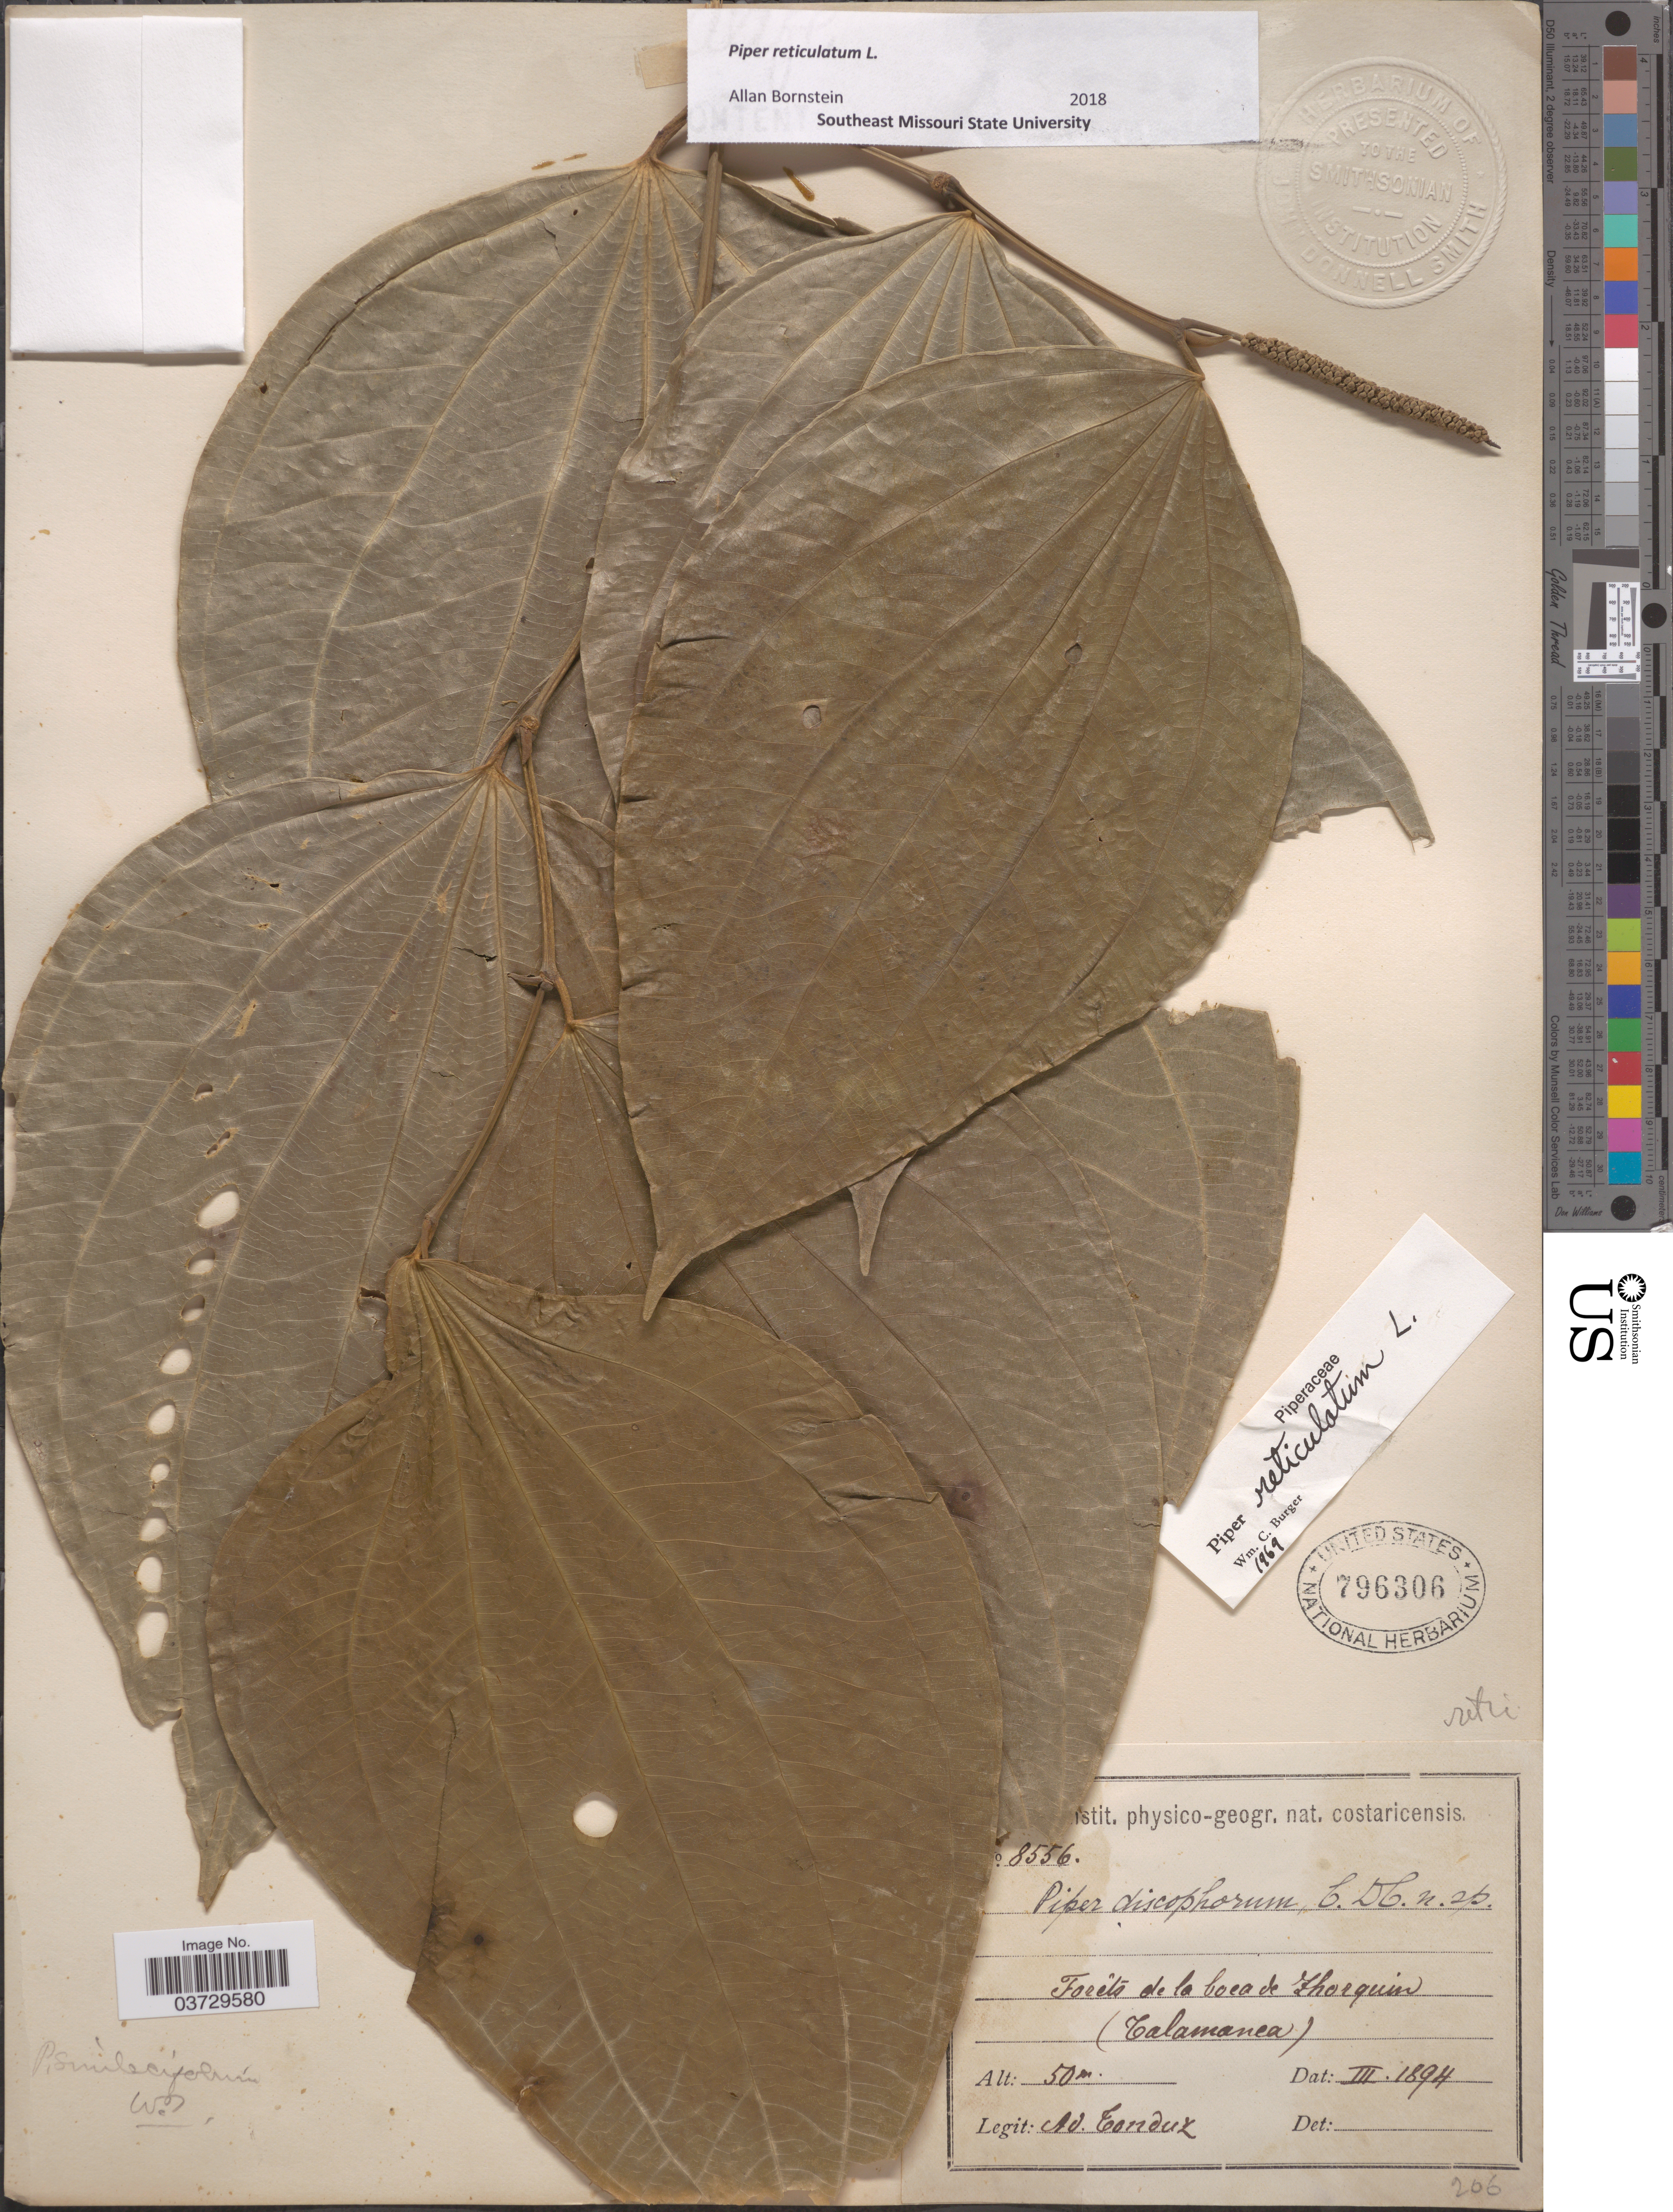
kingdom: Plantae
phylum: Tracheophyta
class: Magnoliopsida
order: Piperales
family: Piperaceae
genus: Piper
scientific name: Piper reticulatum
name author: L.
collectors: A. Tonduz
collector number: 8556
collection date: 1894-03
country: Costa Rica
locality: Forêts de la boca de Zhorquin (Talamanca).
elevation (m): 50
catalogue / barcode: US 796306